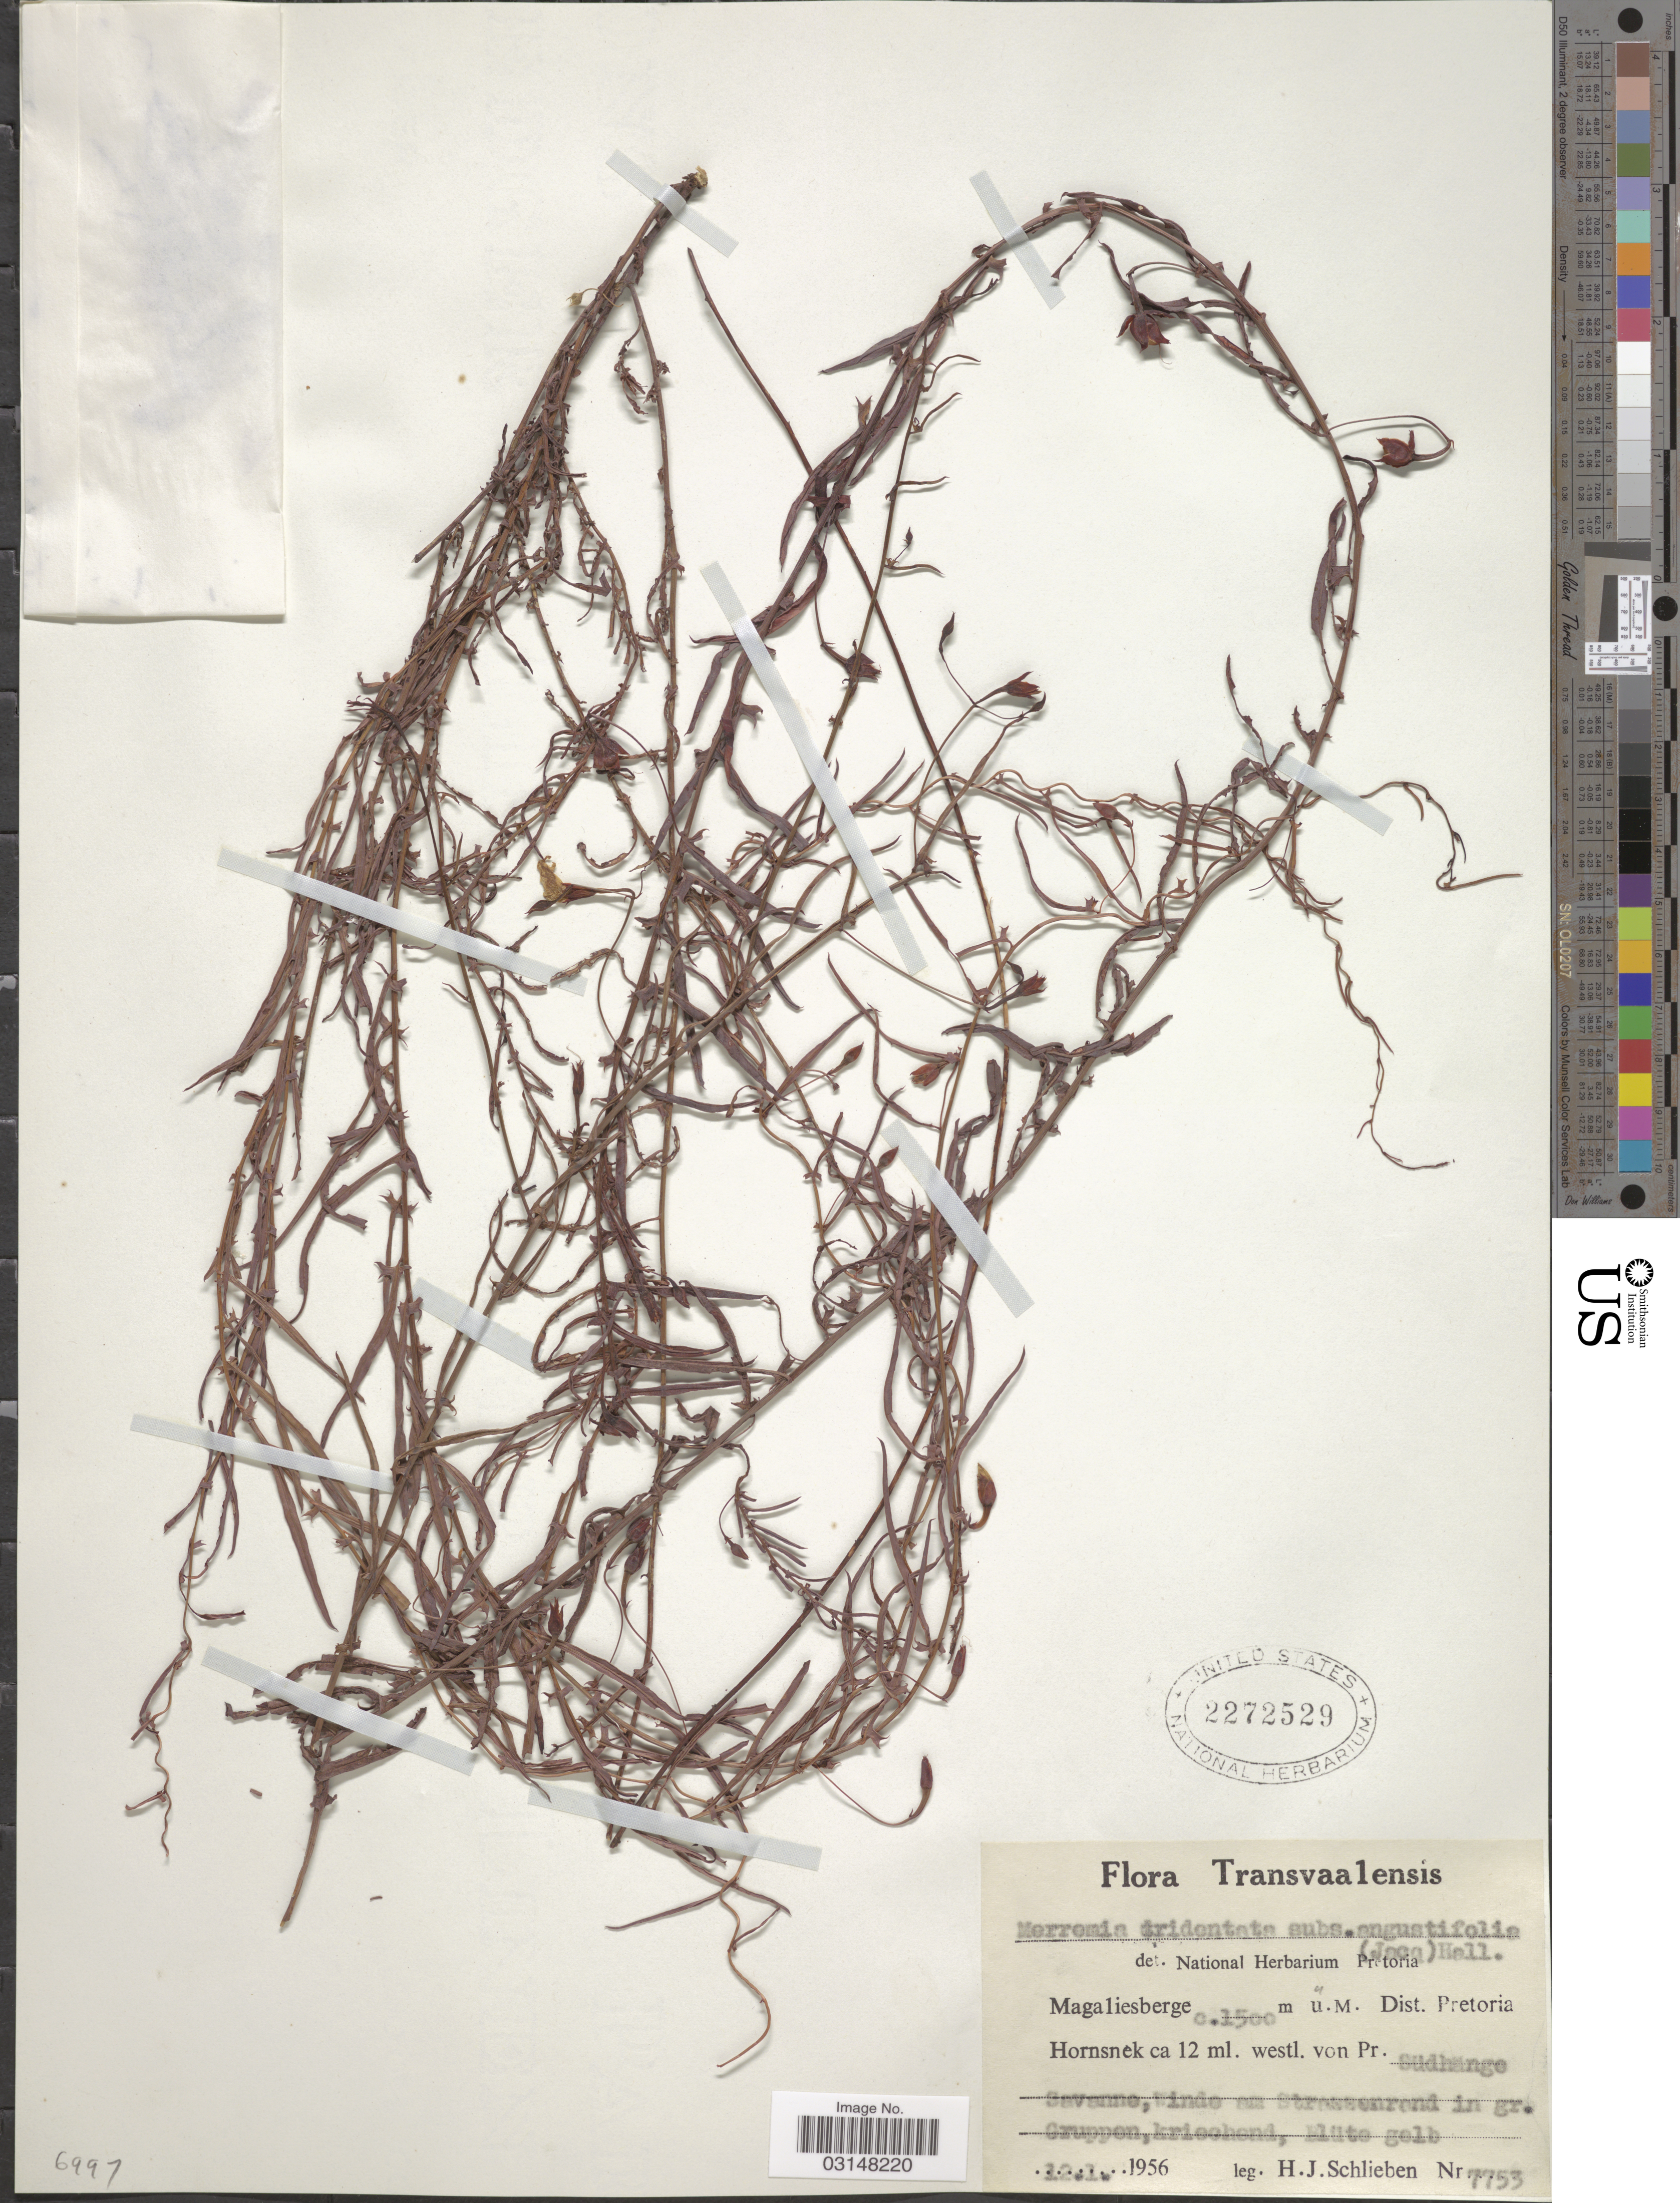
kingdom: Plantae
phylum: Tracheophyta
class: Magnoliopsida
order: Solanales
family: Convolvulaceae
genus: Xenostegia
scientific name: Xenostegia tridentata subsp. angustifolia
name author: Lejoly & Lisowski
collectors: H. J. Schlieben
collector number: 7753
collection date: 1956-01-12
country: South Africa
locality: Transvaalensis. Magaliesberge. Dist. Pretoria. Hornsnek ca. 12 ml. westl. von Pr. Südhange.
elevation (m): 1500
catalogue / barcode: US 2272529